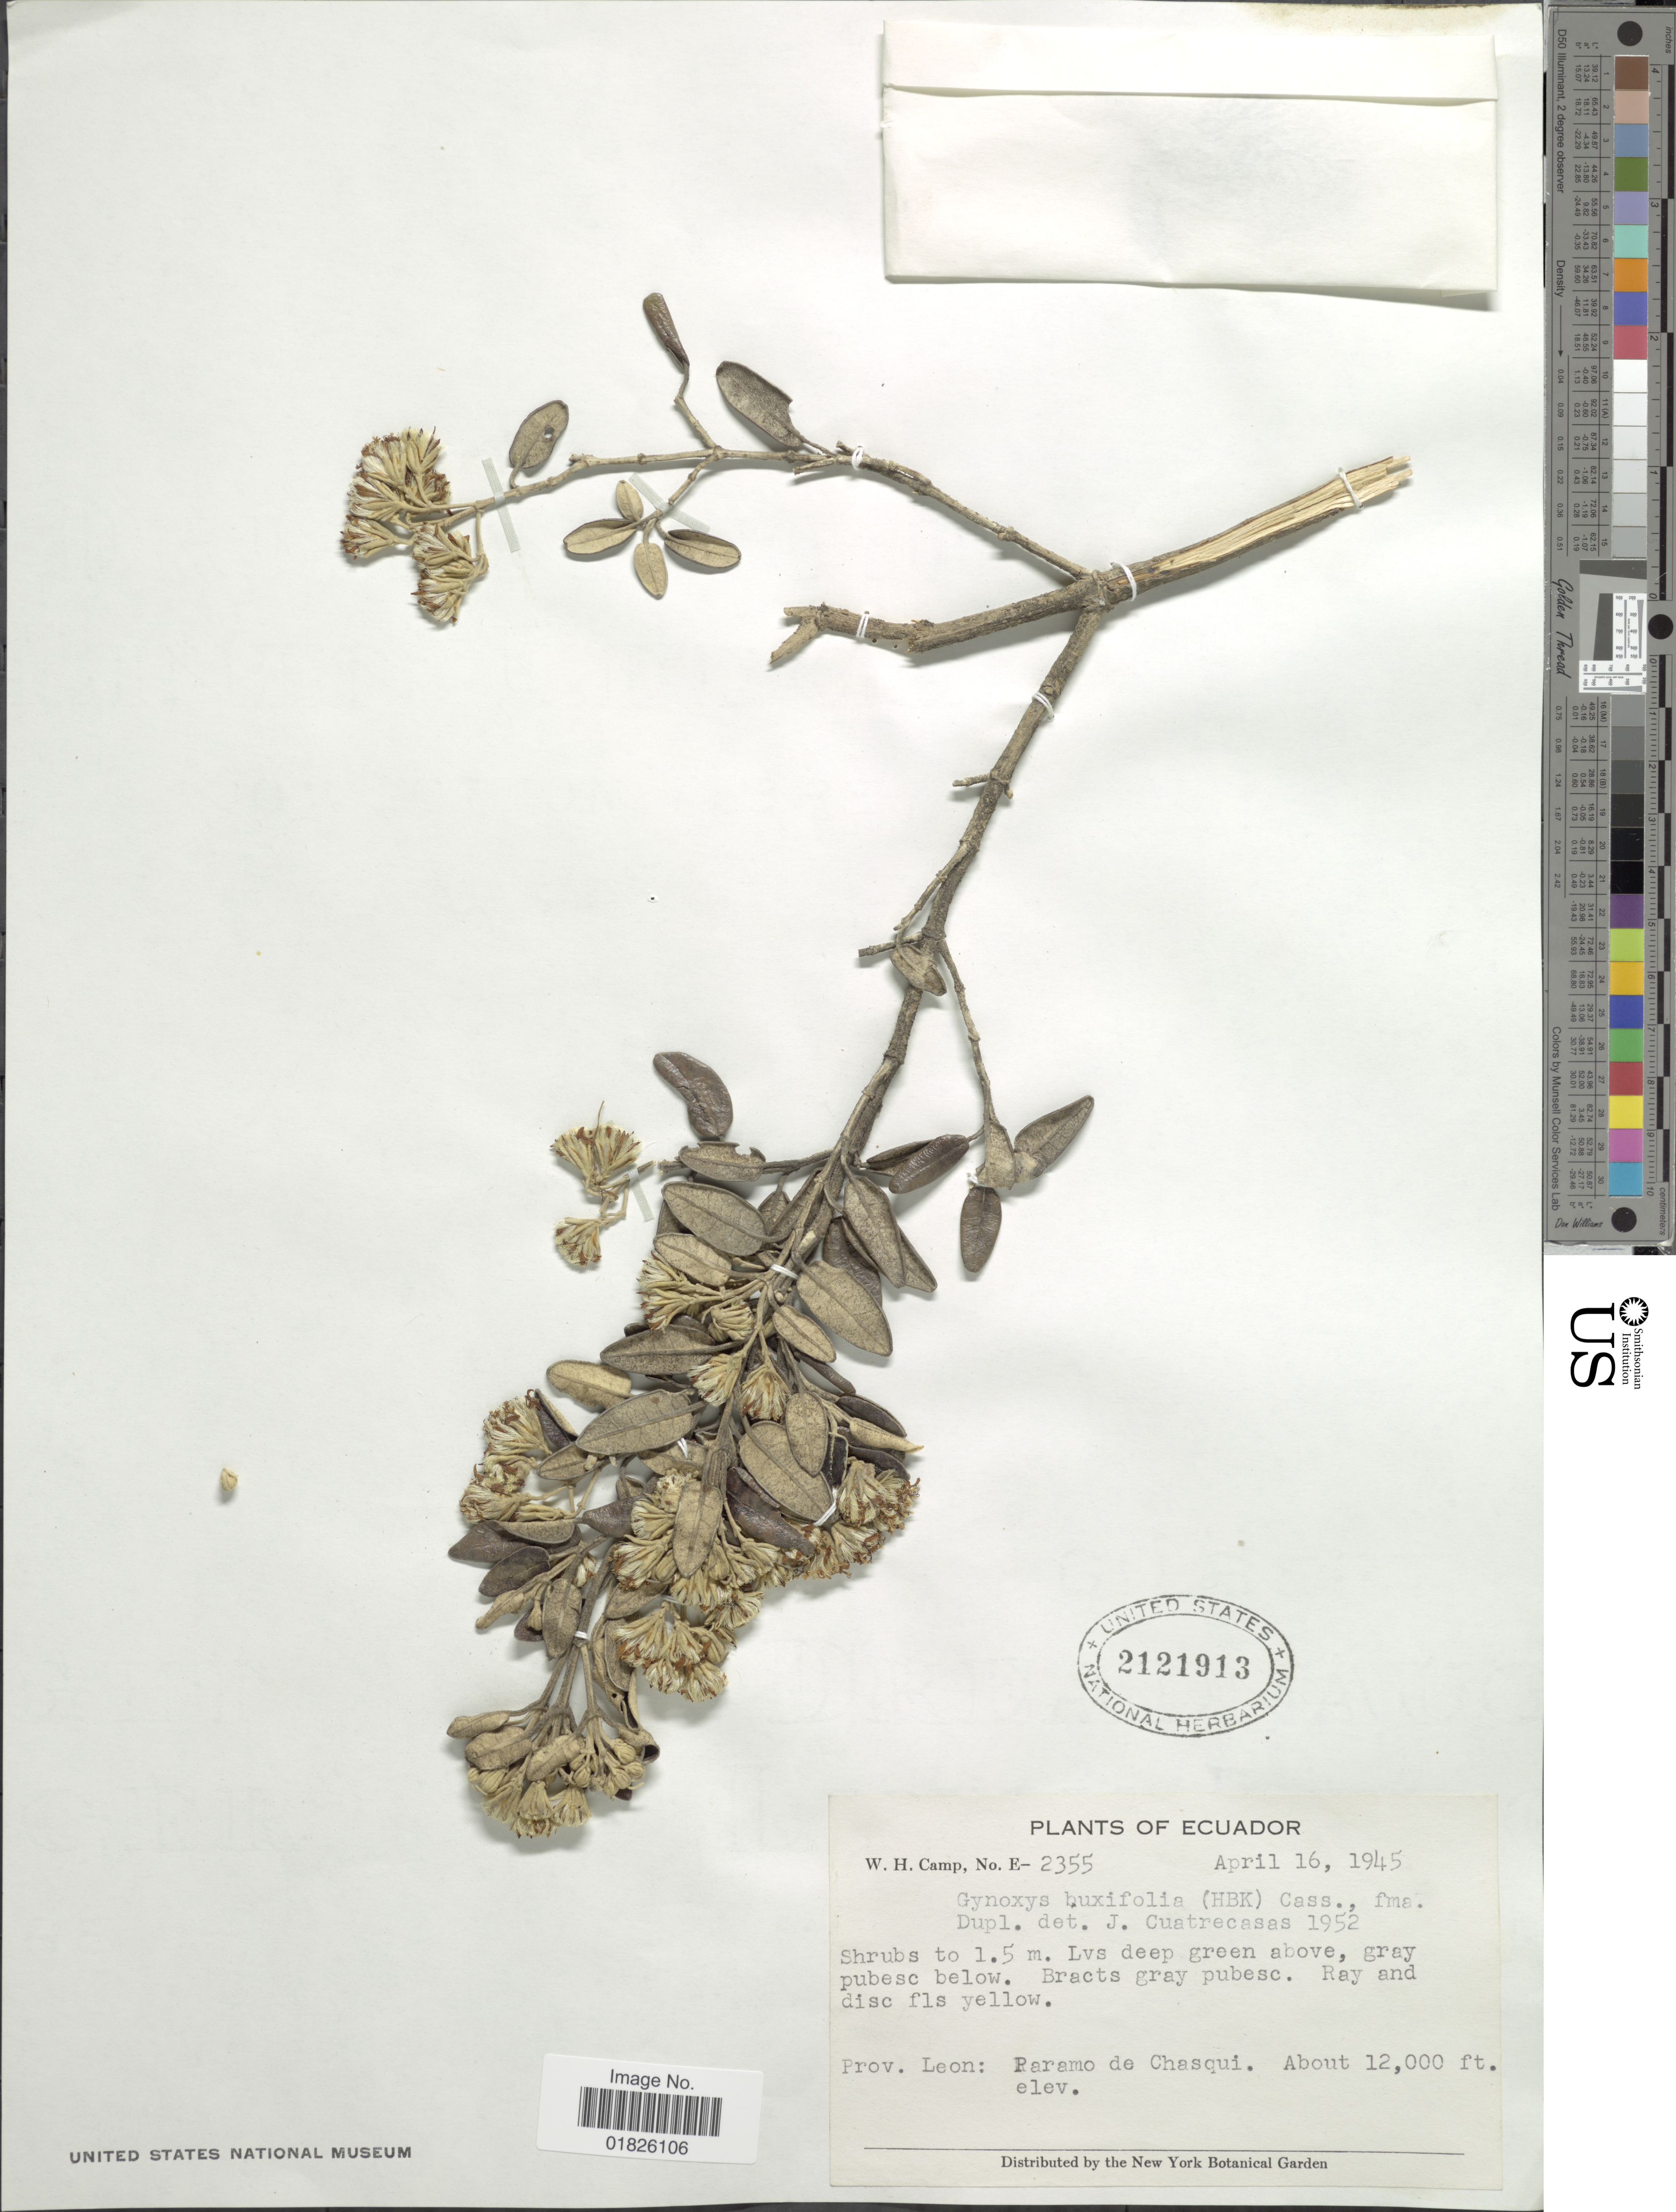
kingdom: Plantae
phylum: Tracheophyta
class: Magnoliopsida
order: Asterales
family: Asteraceae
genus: Gynoxys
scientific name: Gynoxys buxifolia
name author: (Kunth) Cass.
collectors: W. H. Camp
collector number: E-2355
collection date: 1945-04-16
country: Ecuador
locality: Prov. Leon: paramo de Chaqui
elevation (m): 3658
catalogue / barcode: US 2121913